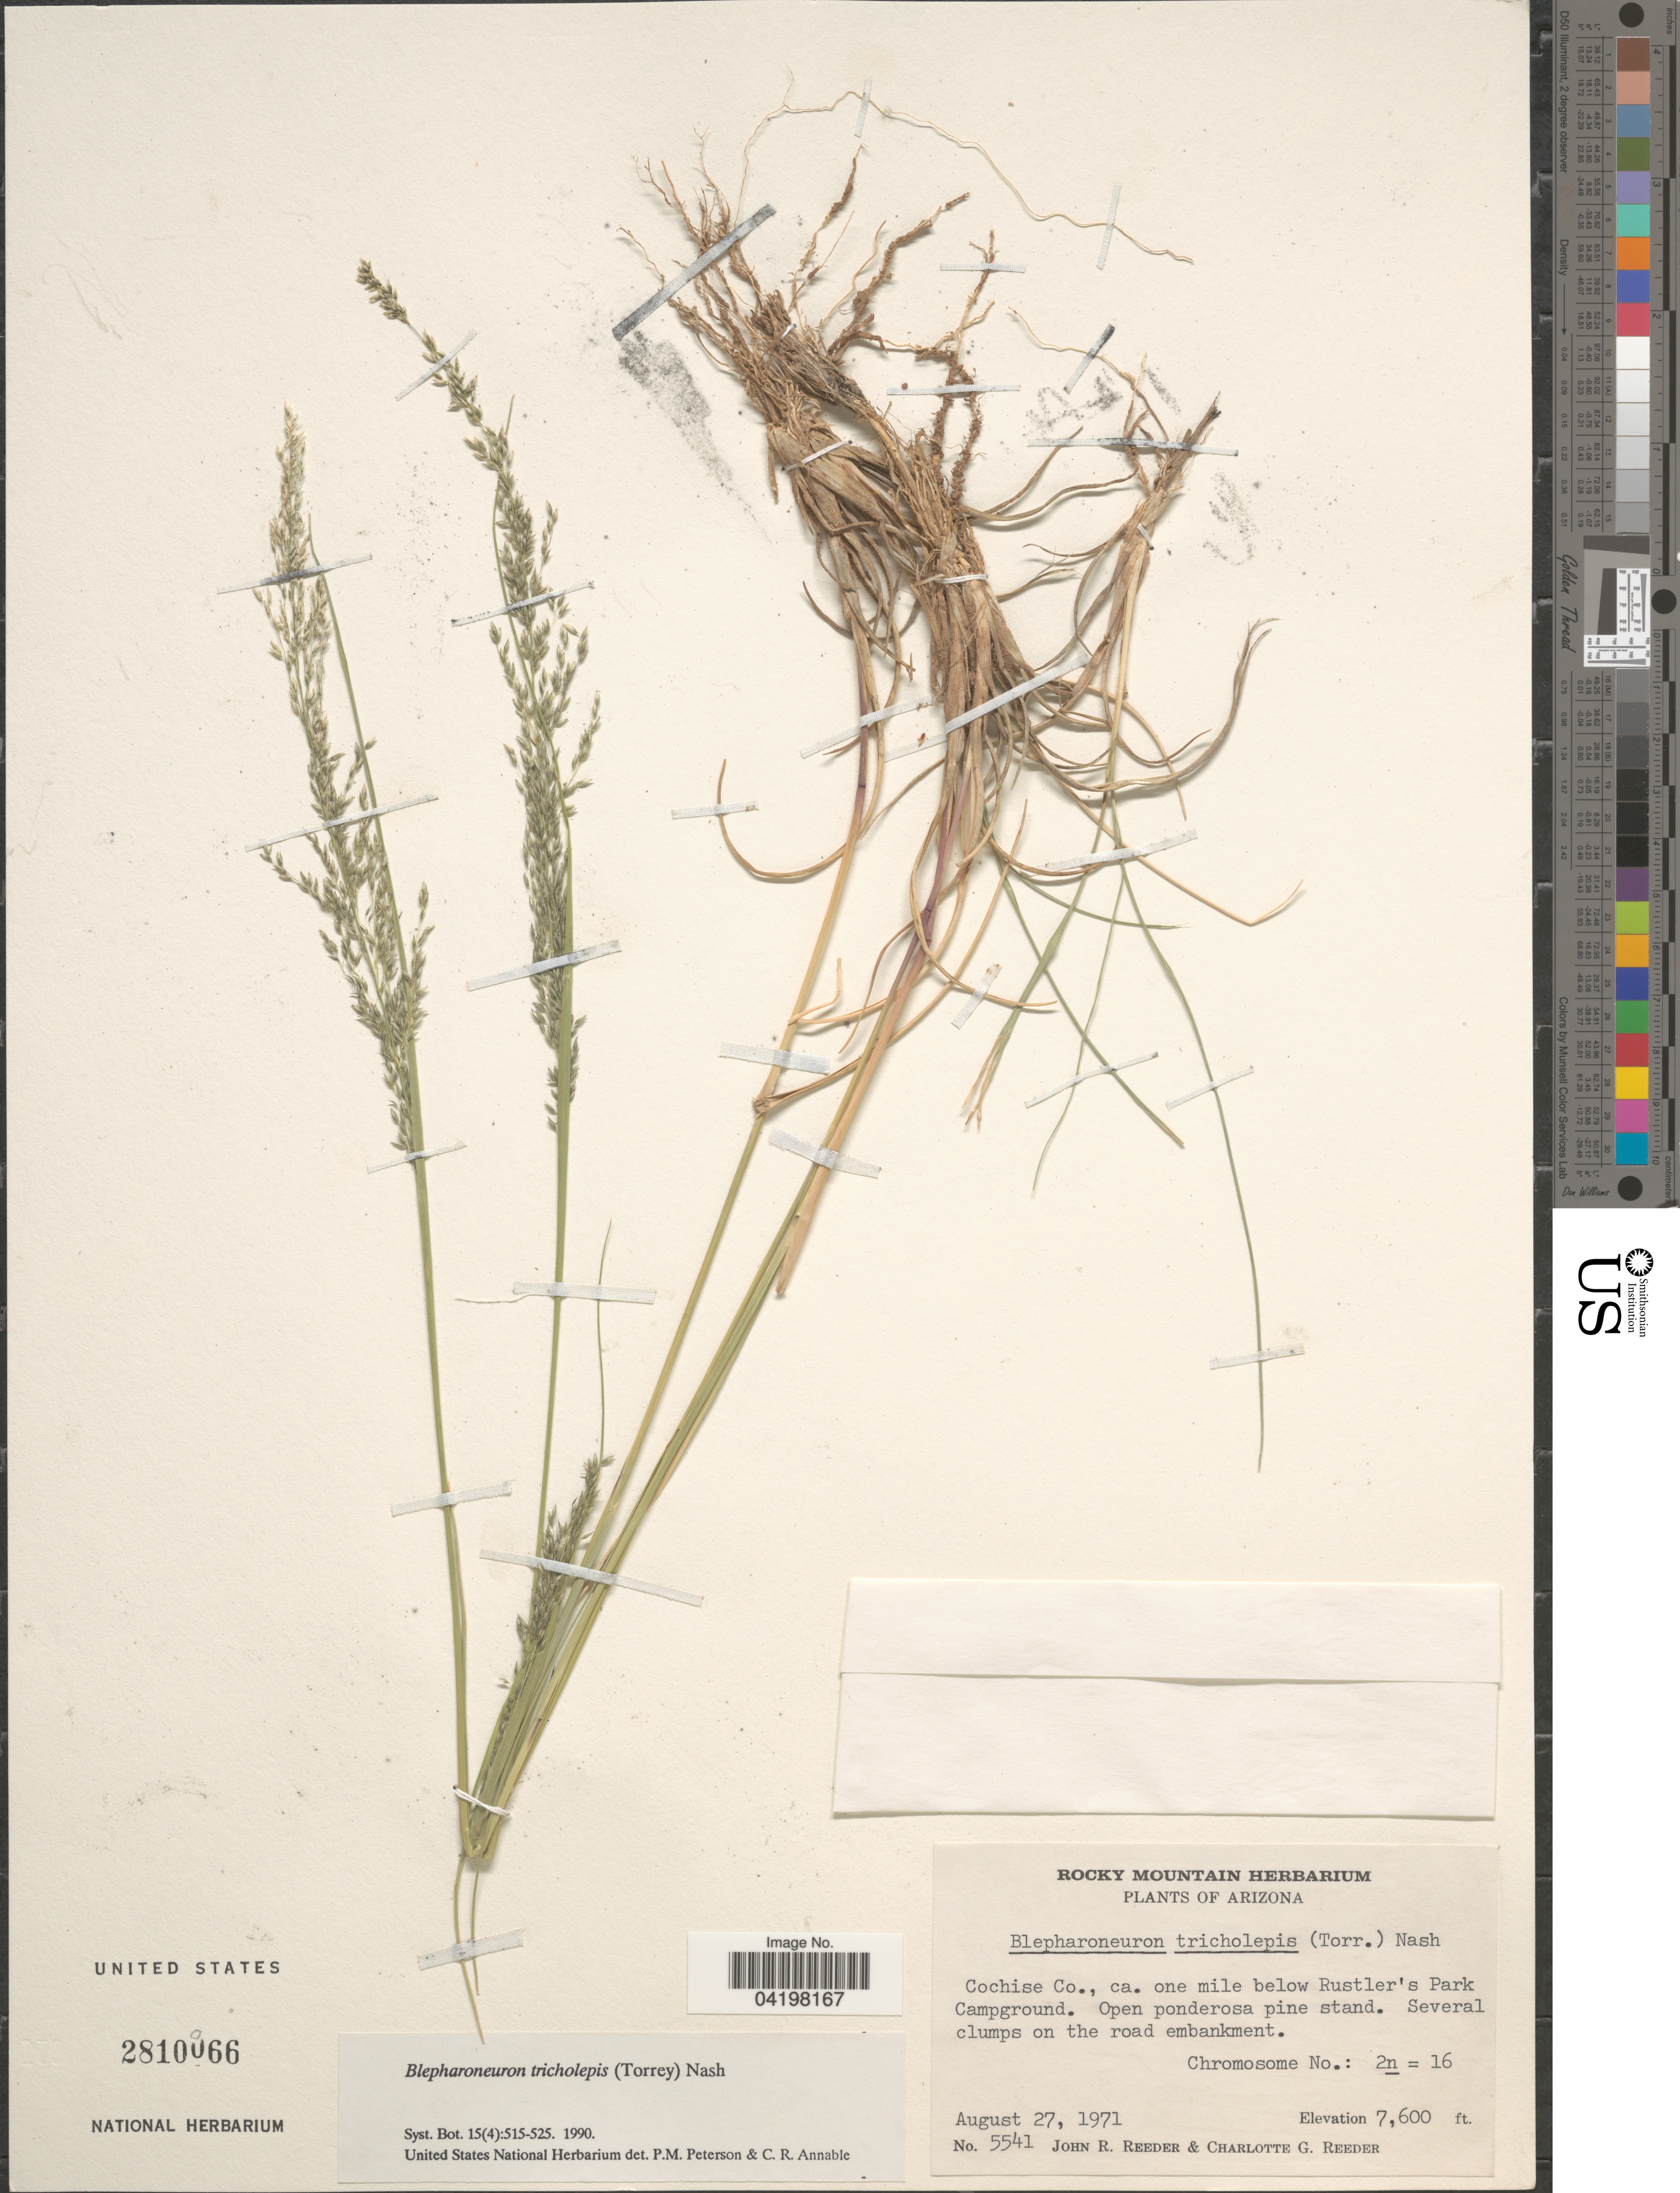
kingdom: Plantae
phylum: Tracheophyta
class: Liliopsida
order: Poales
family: Poaceae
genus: Muhlenbergia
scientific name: Muhlenbergia tricholepis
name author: (Torr.) Columbus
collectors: J. R. Reeder & C. G. Reeder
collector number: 5541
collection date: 1971-08-27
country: United States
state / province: Arizona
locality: Cochise Co., ca. one mile below Rustler's Park Campground.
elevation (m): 2316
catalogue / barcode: US 2810066